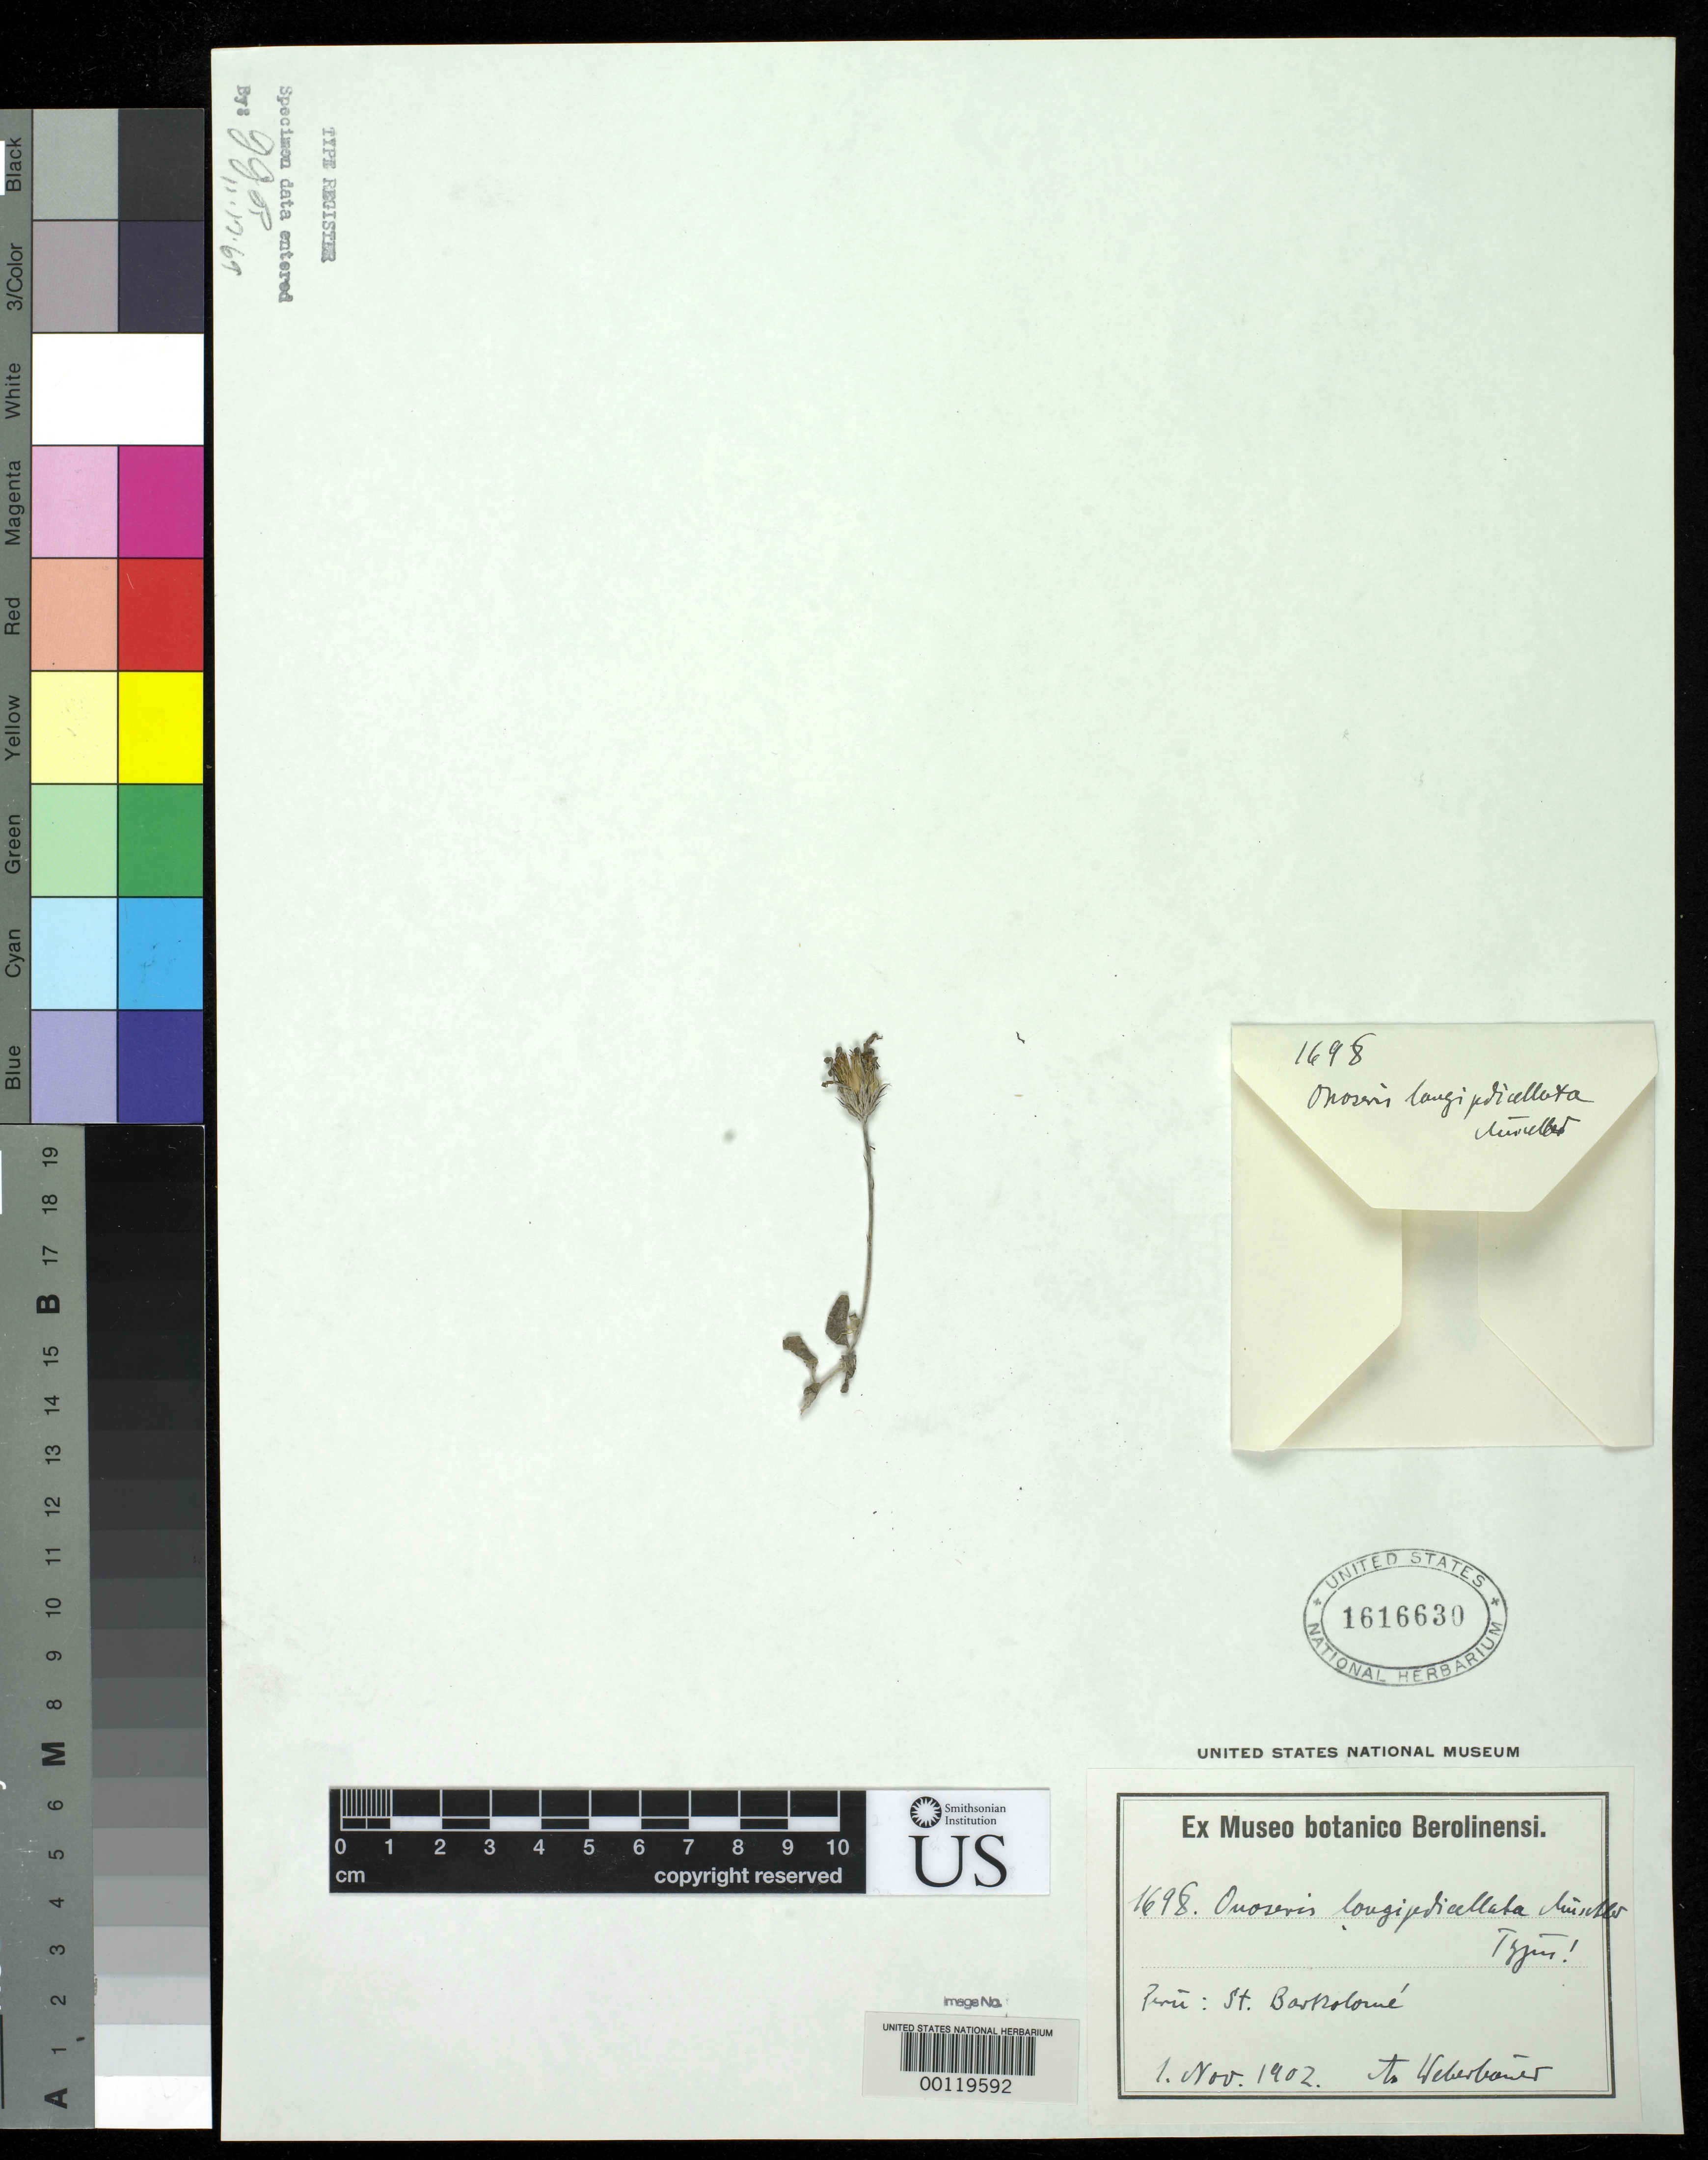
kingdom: Plantae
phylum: Tracheophyta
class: Magnoliopsida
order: Asterales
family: Asteraceae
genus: Onoseris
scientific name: Onoseris longipedicellata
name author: Muschl.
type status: Isotype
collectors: A. Weberbauer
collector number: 1698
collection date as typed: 01 Nov 1902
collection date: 1902-11-01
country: Peru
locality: Saint Bartholome, between Lima and Oroyam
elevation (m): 1700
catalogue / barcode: US 1616630